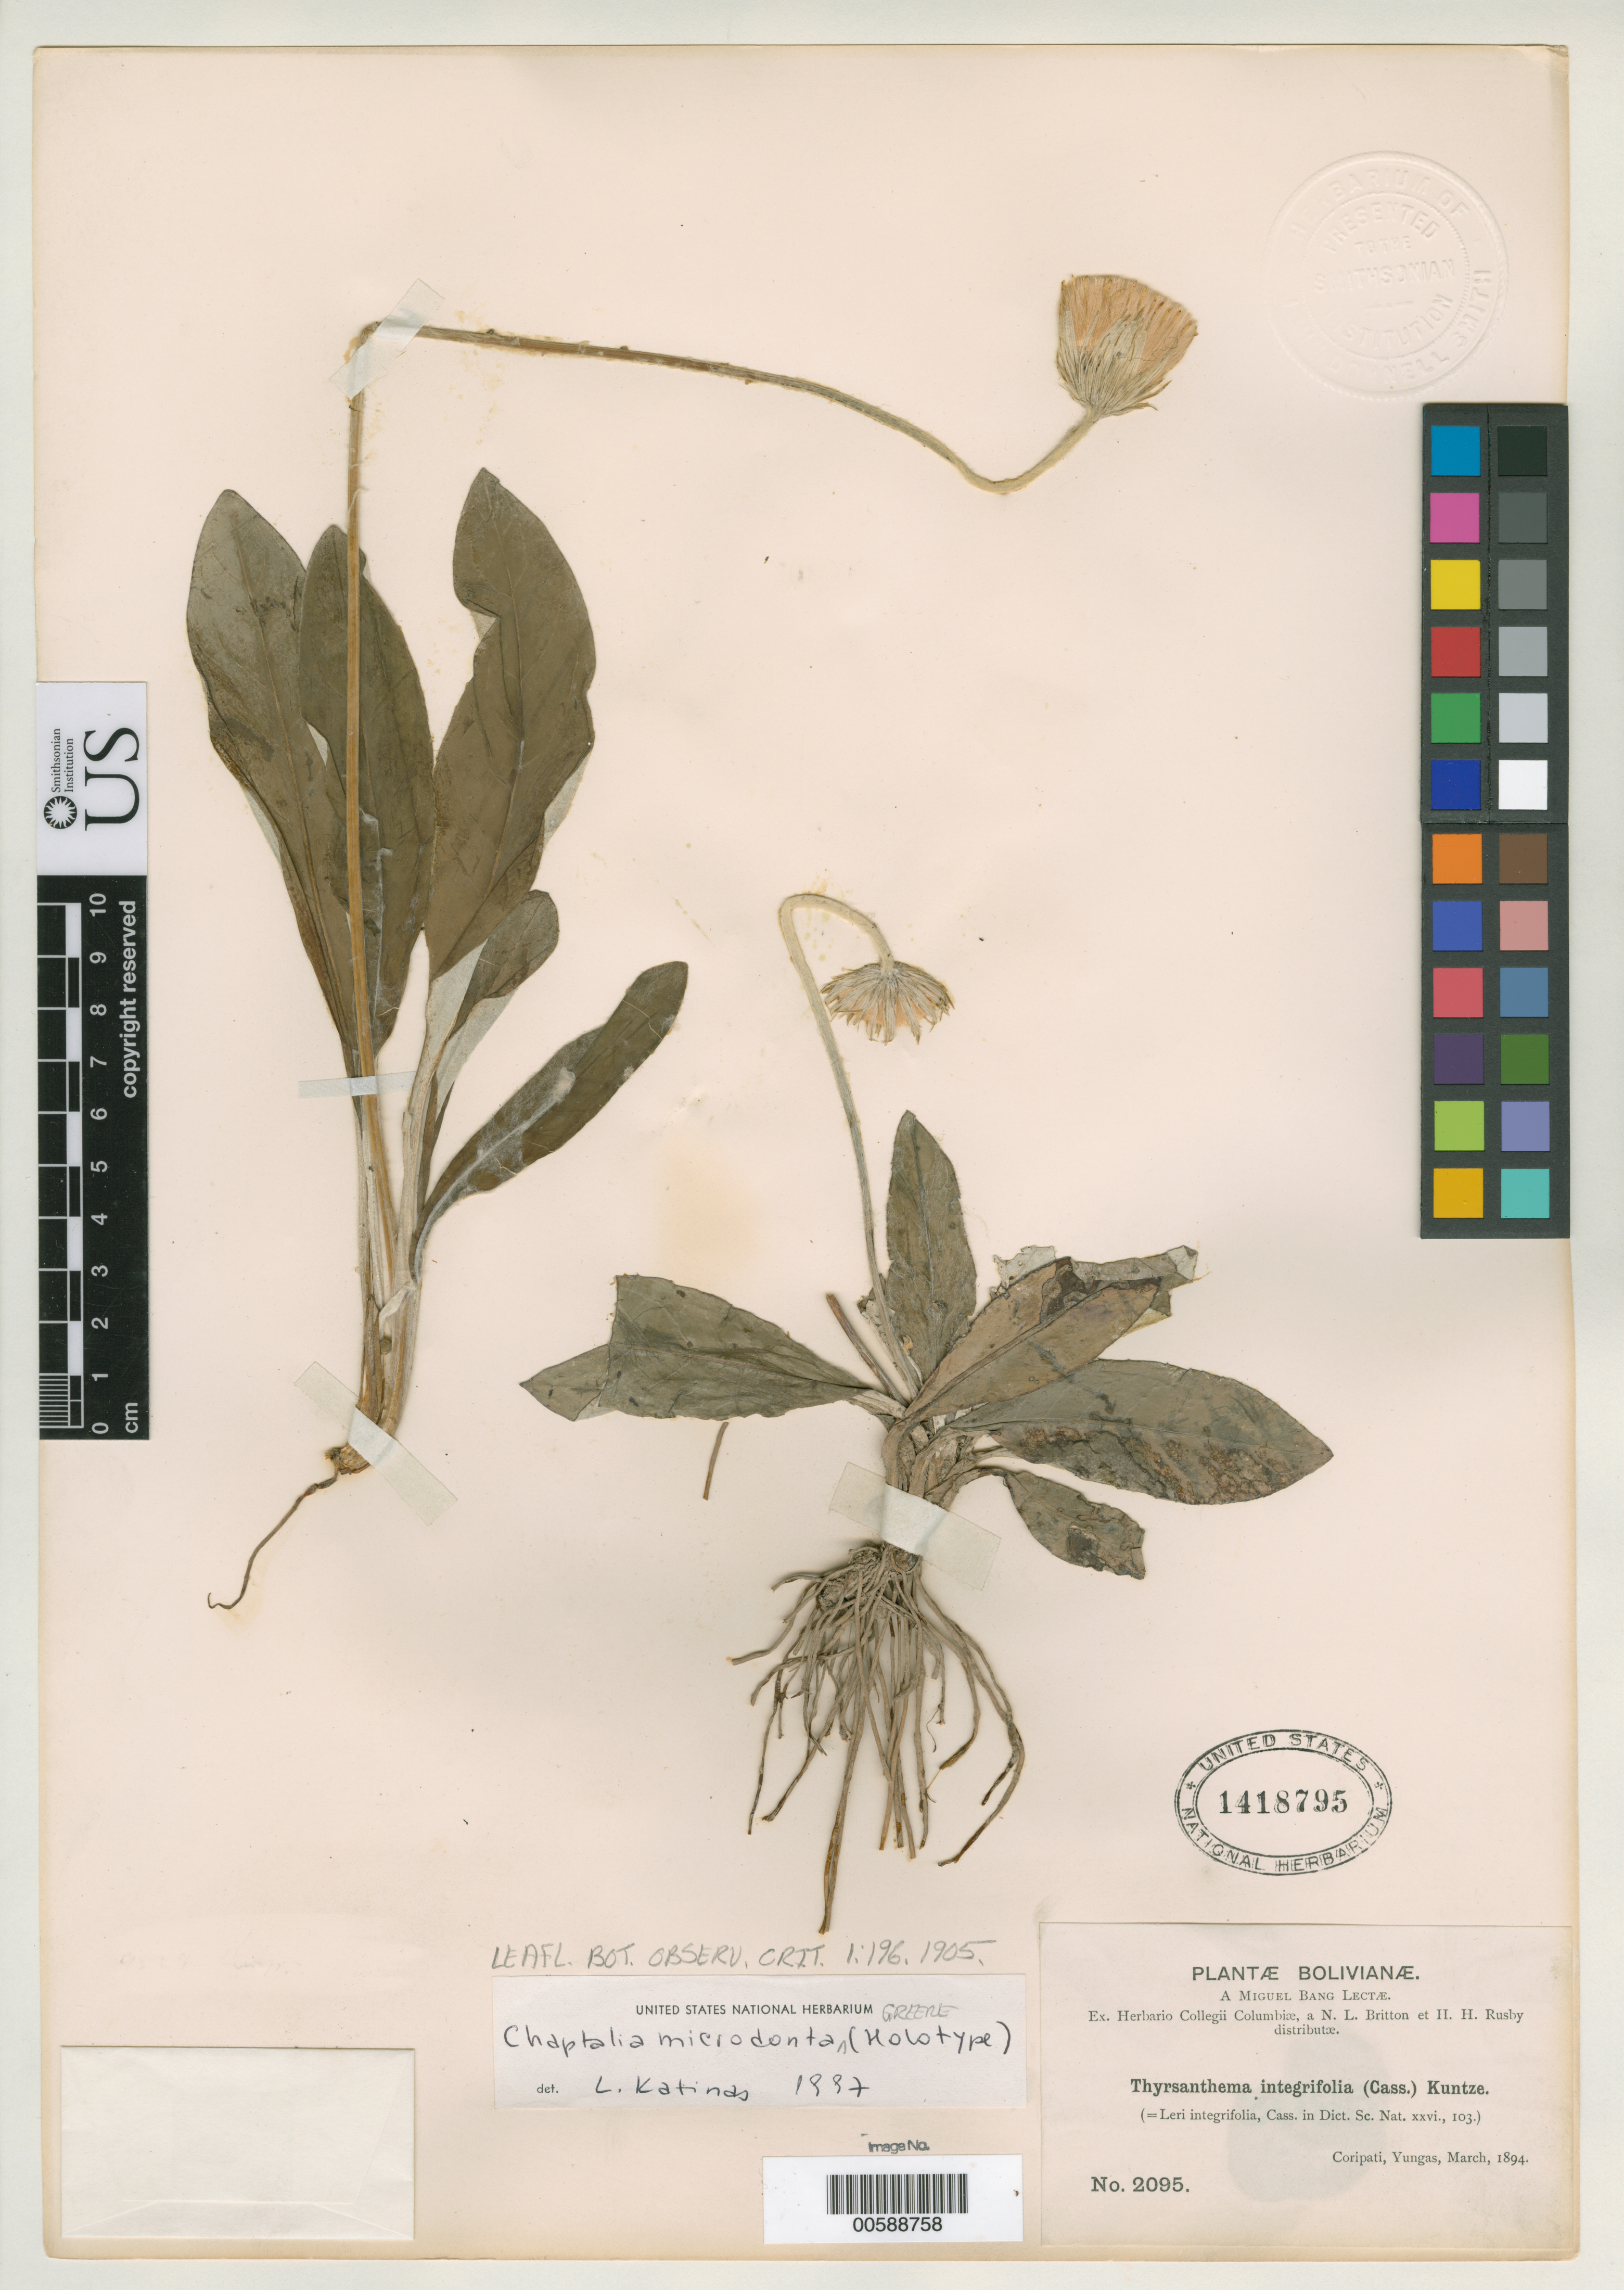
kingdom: Plantae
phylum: Tracheophyta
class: Magnoliopsida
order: Asterales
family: Asteraceae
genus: Chaptalia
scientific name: Chaptalia microdonta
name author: Greene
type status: Isotype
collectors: M. Bang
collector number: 2095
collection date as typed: Mar 1894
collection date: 1894-03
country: Bolivia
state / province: La Paz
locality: Coripati, Yungas.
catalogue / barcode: US 1418795